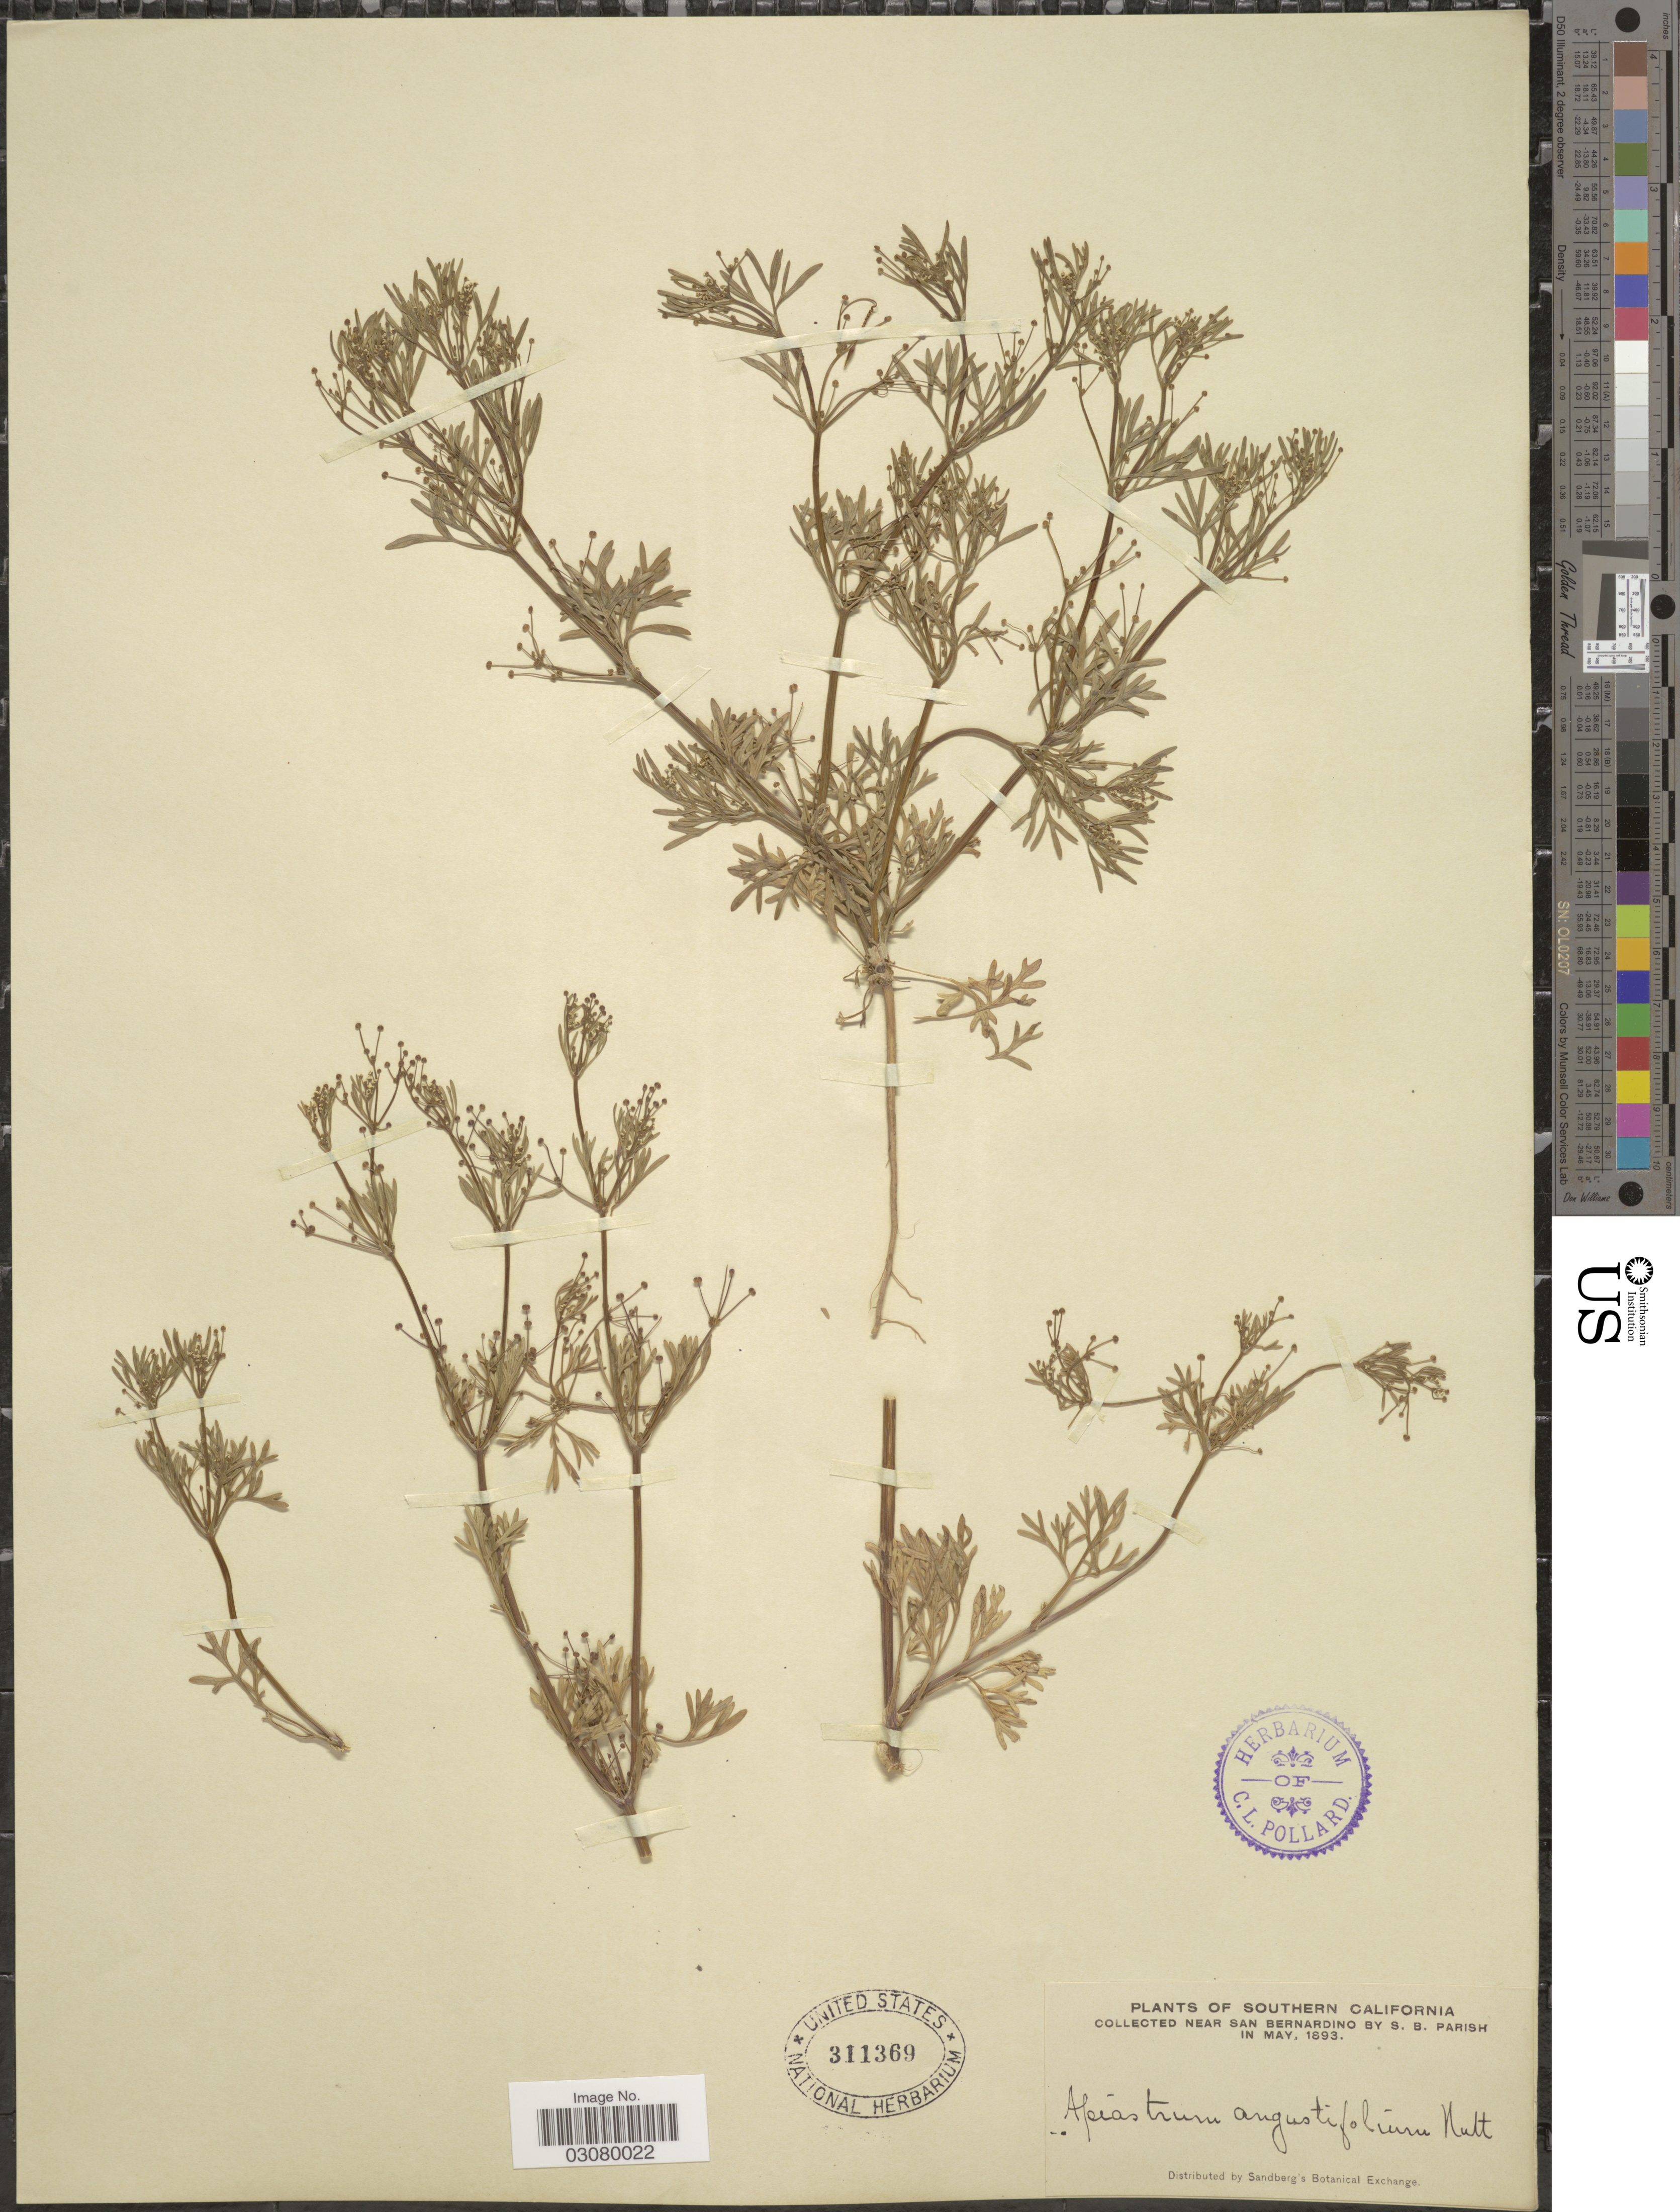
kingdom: Plantae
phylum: Tracheophyta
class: Magnoliopsida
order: Apiales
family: Apiaceae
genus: Apiastrum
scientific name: Apiastrum angustifolium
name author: Nutt.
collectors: S. B. Parish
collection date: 1893-05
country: United States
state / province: California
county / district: San Bernardino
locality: Southern California. Near San Bernardino.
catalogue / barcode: US 311369